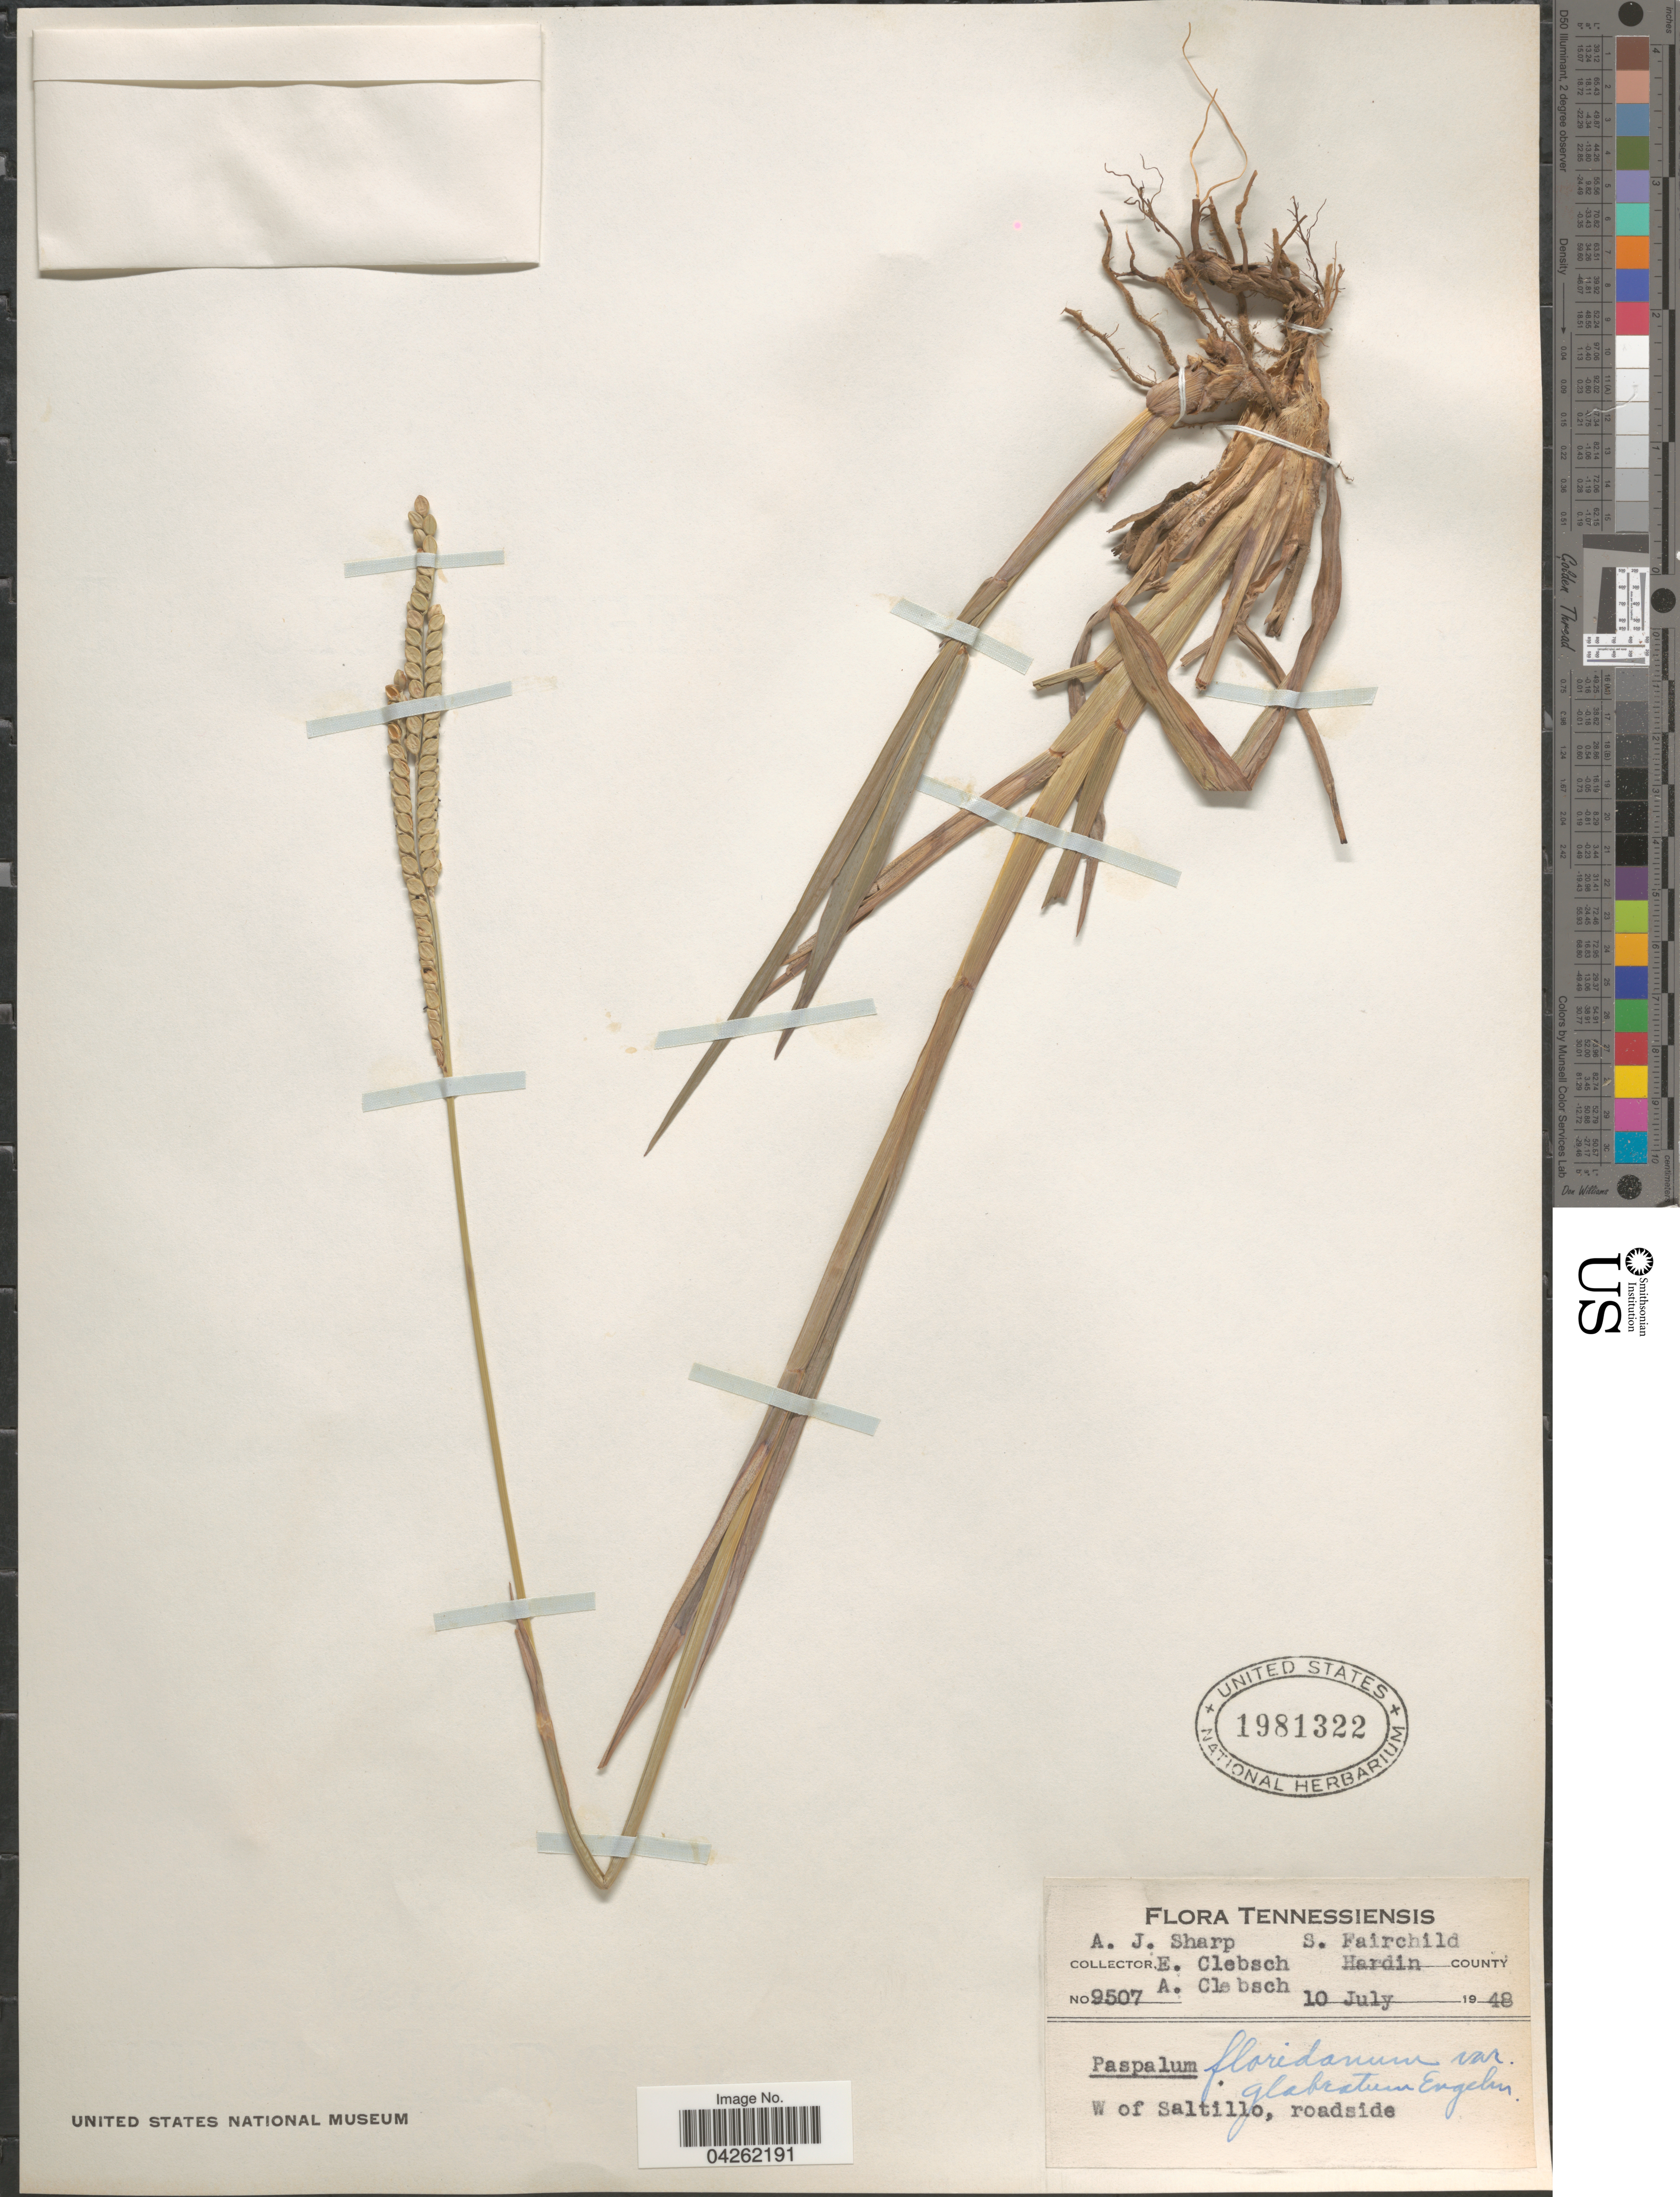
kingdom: Plantae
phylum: Tracheophyta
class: Liliopsida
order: Poales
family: Poaceae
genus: Paspalum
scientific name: Paspalum floridanum var. glabratum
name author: Engelm. ex Vasey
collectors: A. J. Sharp, A. Clebsch, E. Clebsch & S. Fairchild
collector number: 9507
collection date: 1948-07-10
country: United States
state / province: Tennessee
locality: Tennessiensis. Hardin County. W of Saltillo, roadside.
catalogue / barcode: US 1981322